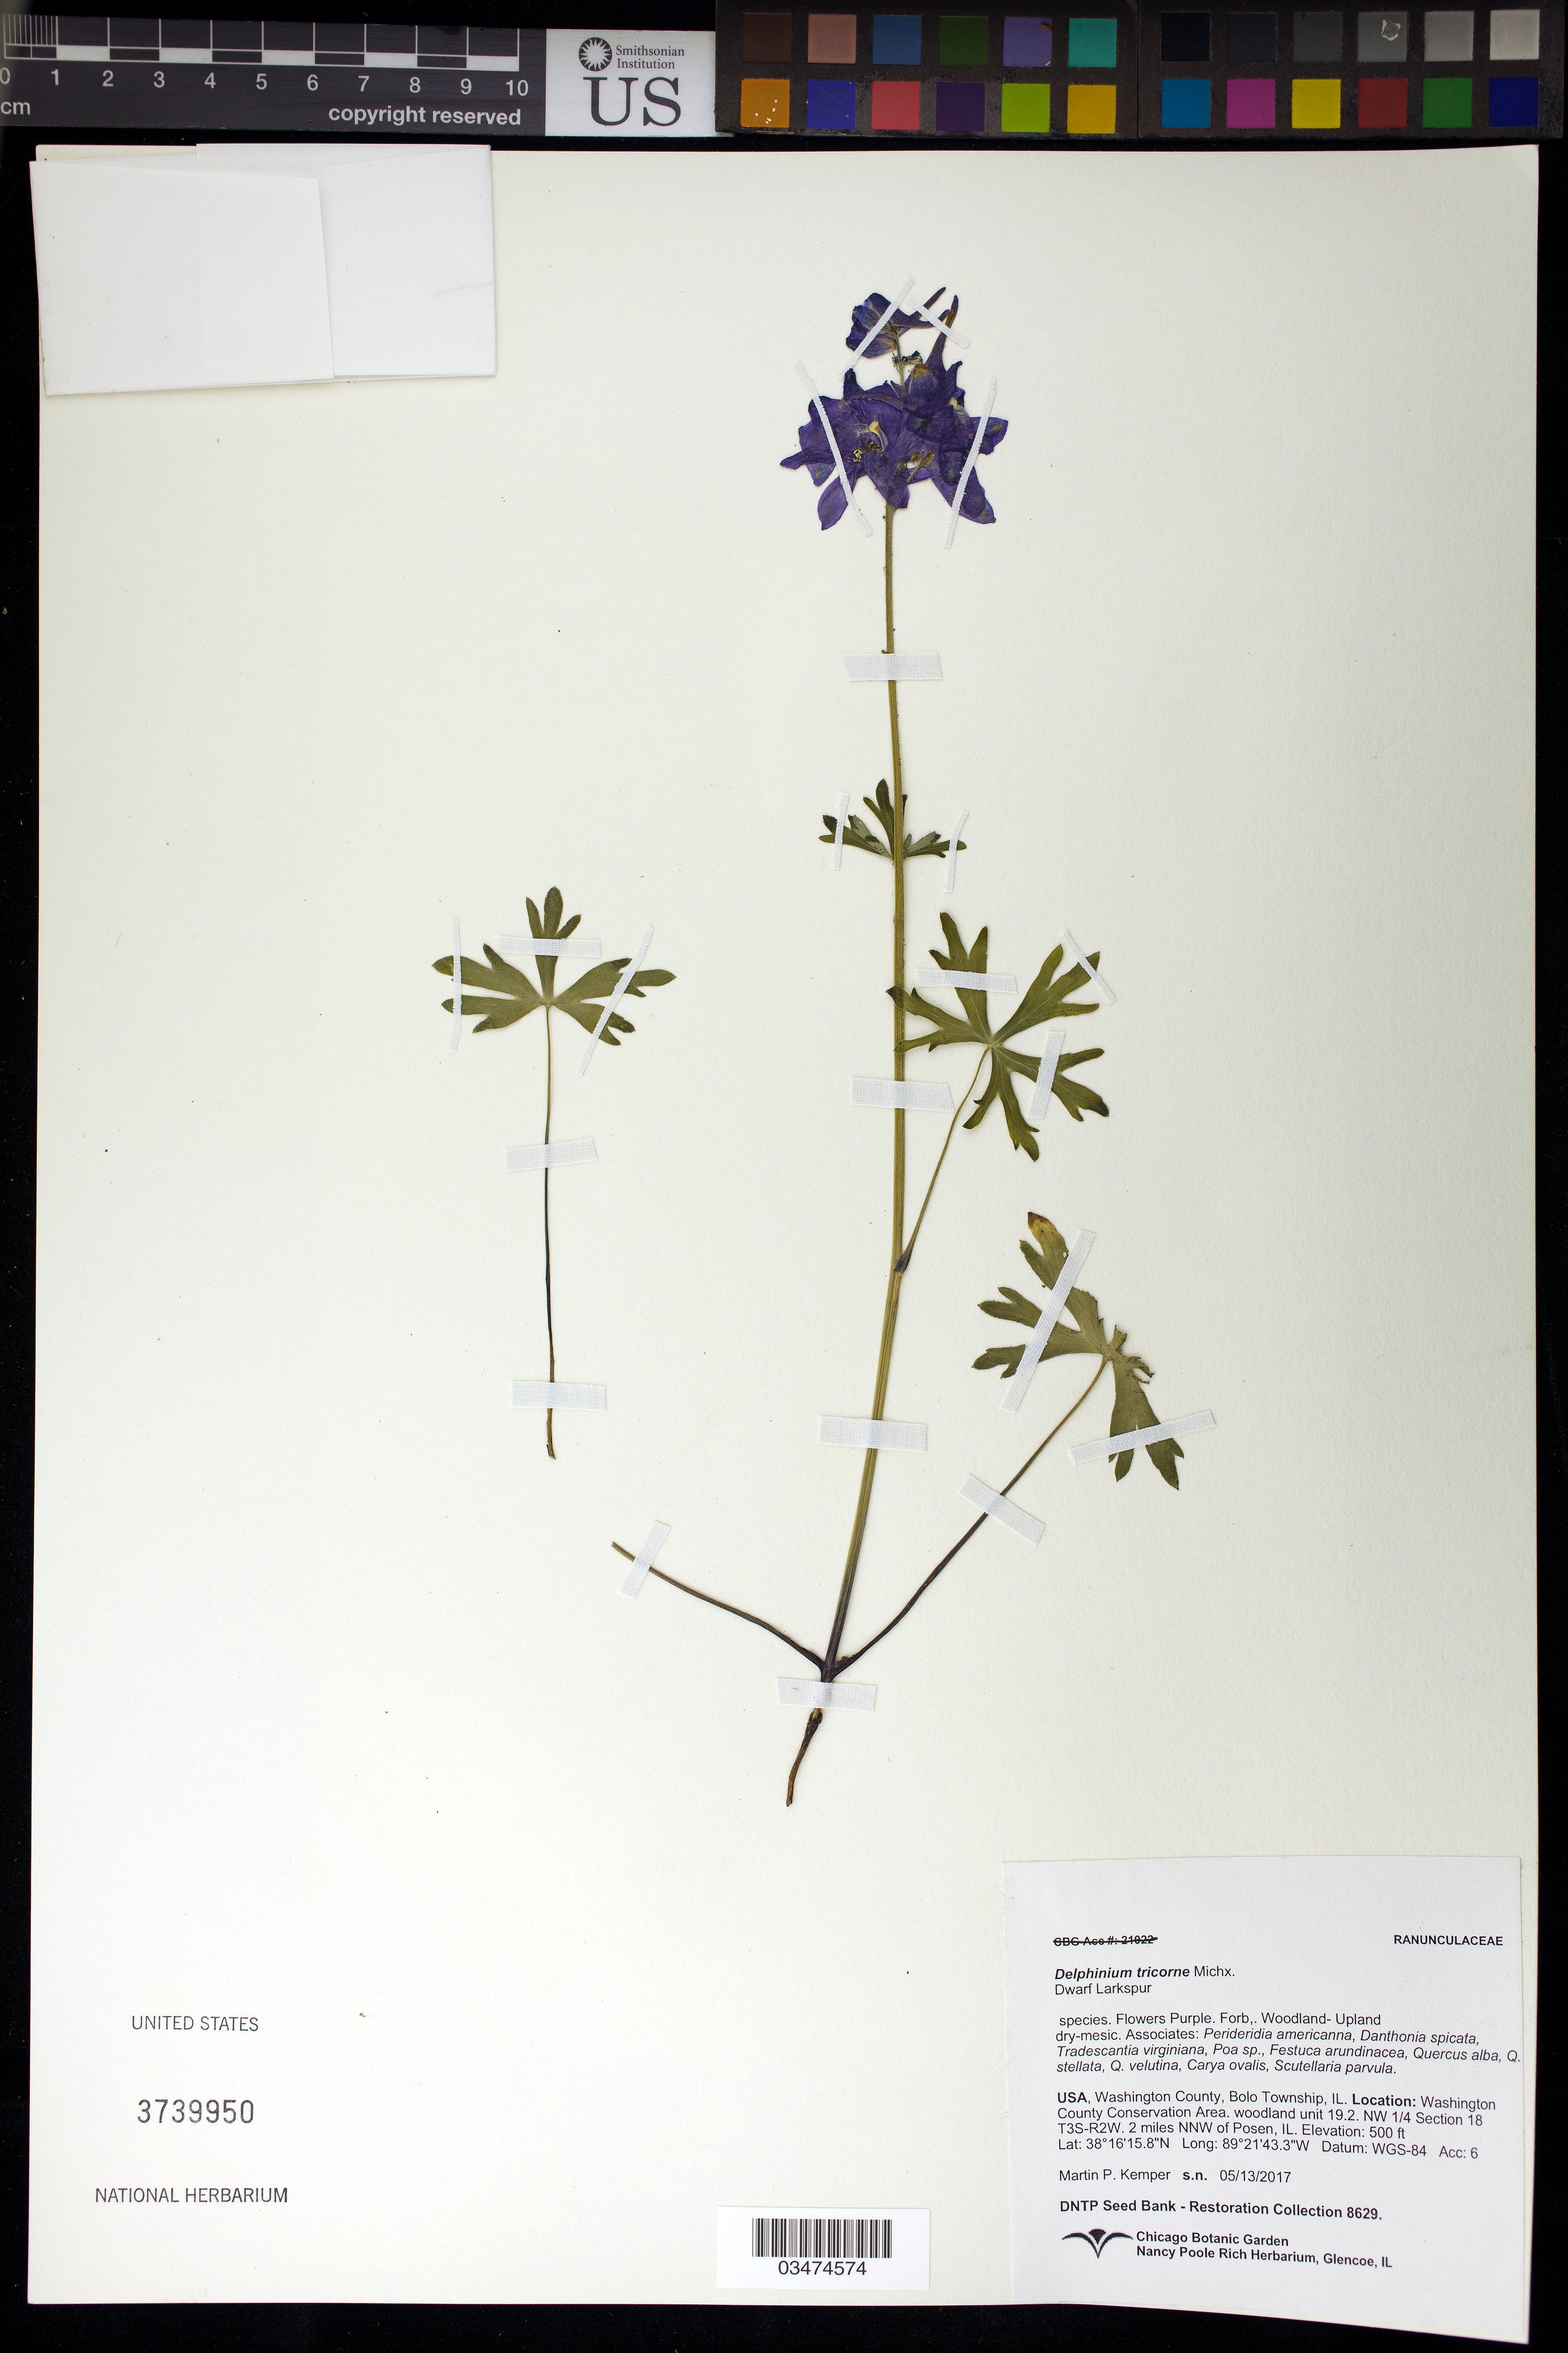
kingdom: Plantae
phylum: Tracheophyta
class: Magnoliopsida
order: Ranunculales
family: Ranunculaceae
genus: Delphinium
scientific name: Delphinium tricorne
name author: Michx.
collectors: M. Kemper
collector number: CBG-8629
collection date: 2017-05-13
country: United States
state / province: Illinois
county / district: Washington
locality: Washington County Conservation Area, woodland unit 19.2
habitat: Upland, dry-mesic woodland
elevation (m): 152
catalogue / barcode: US 3739950